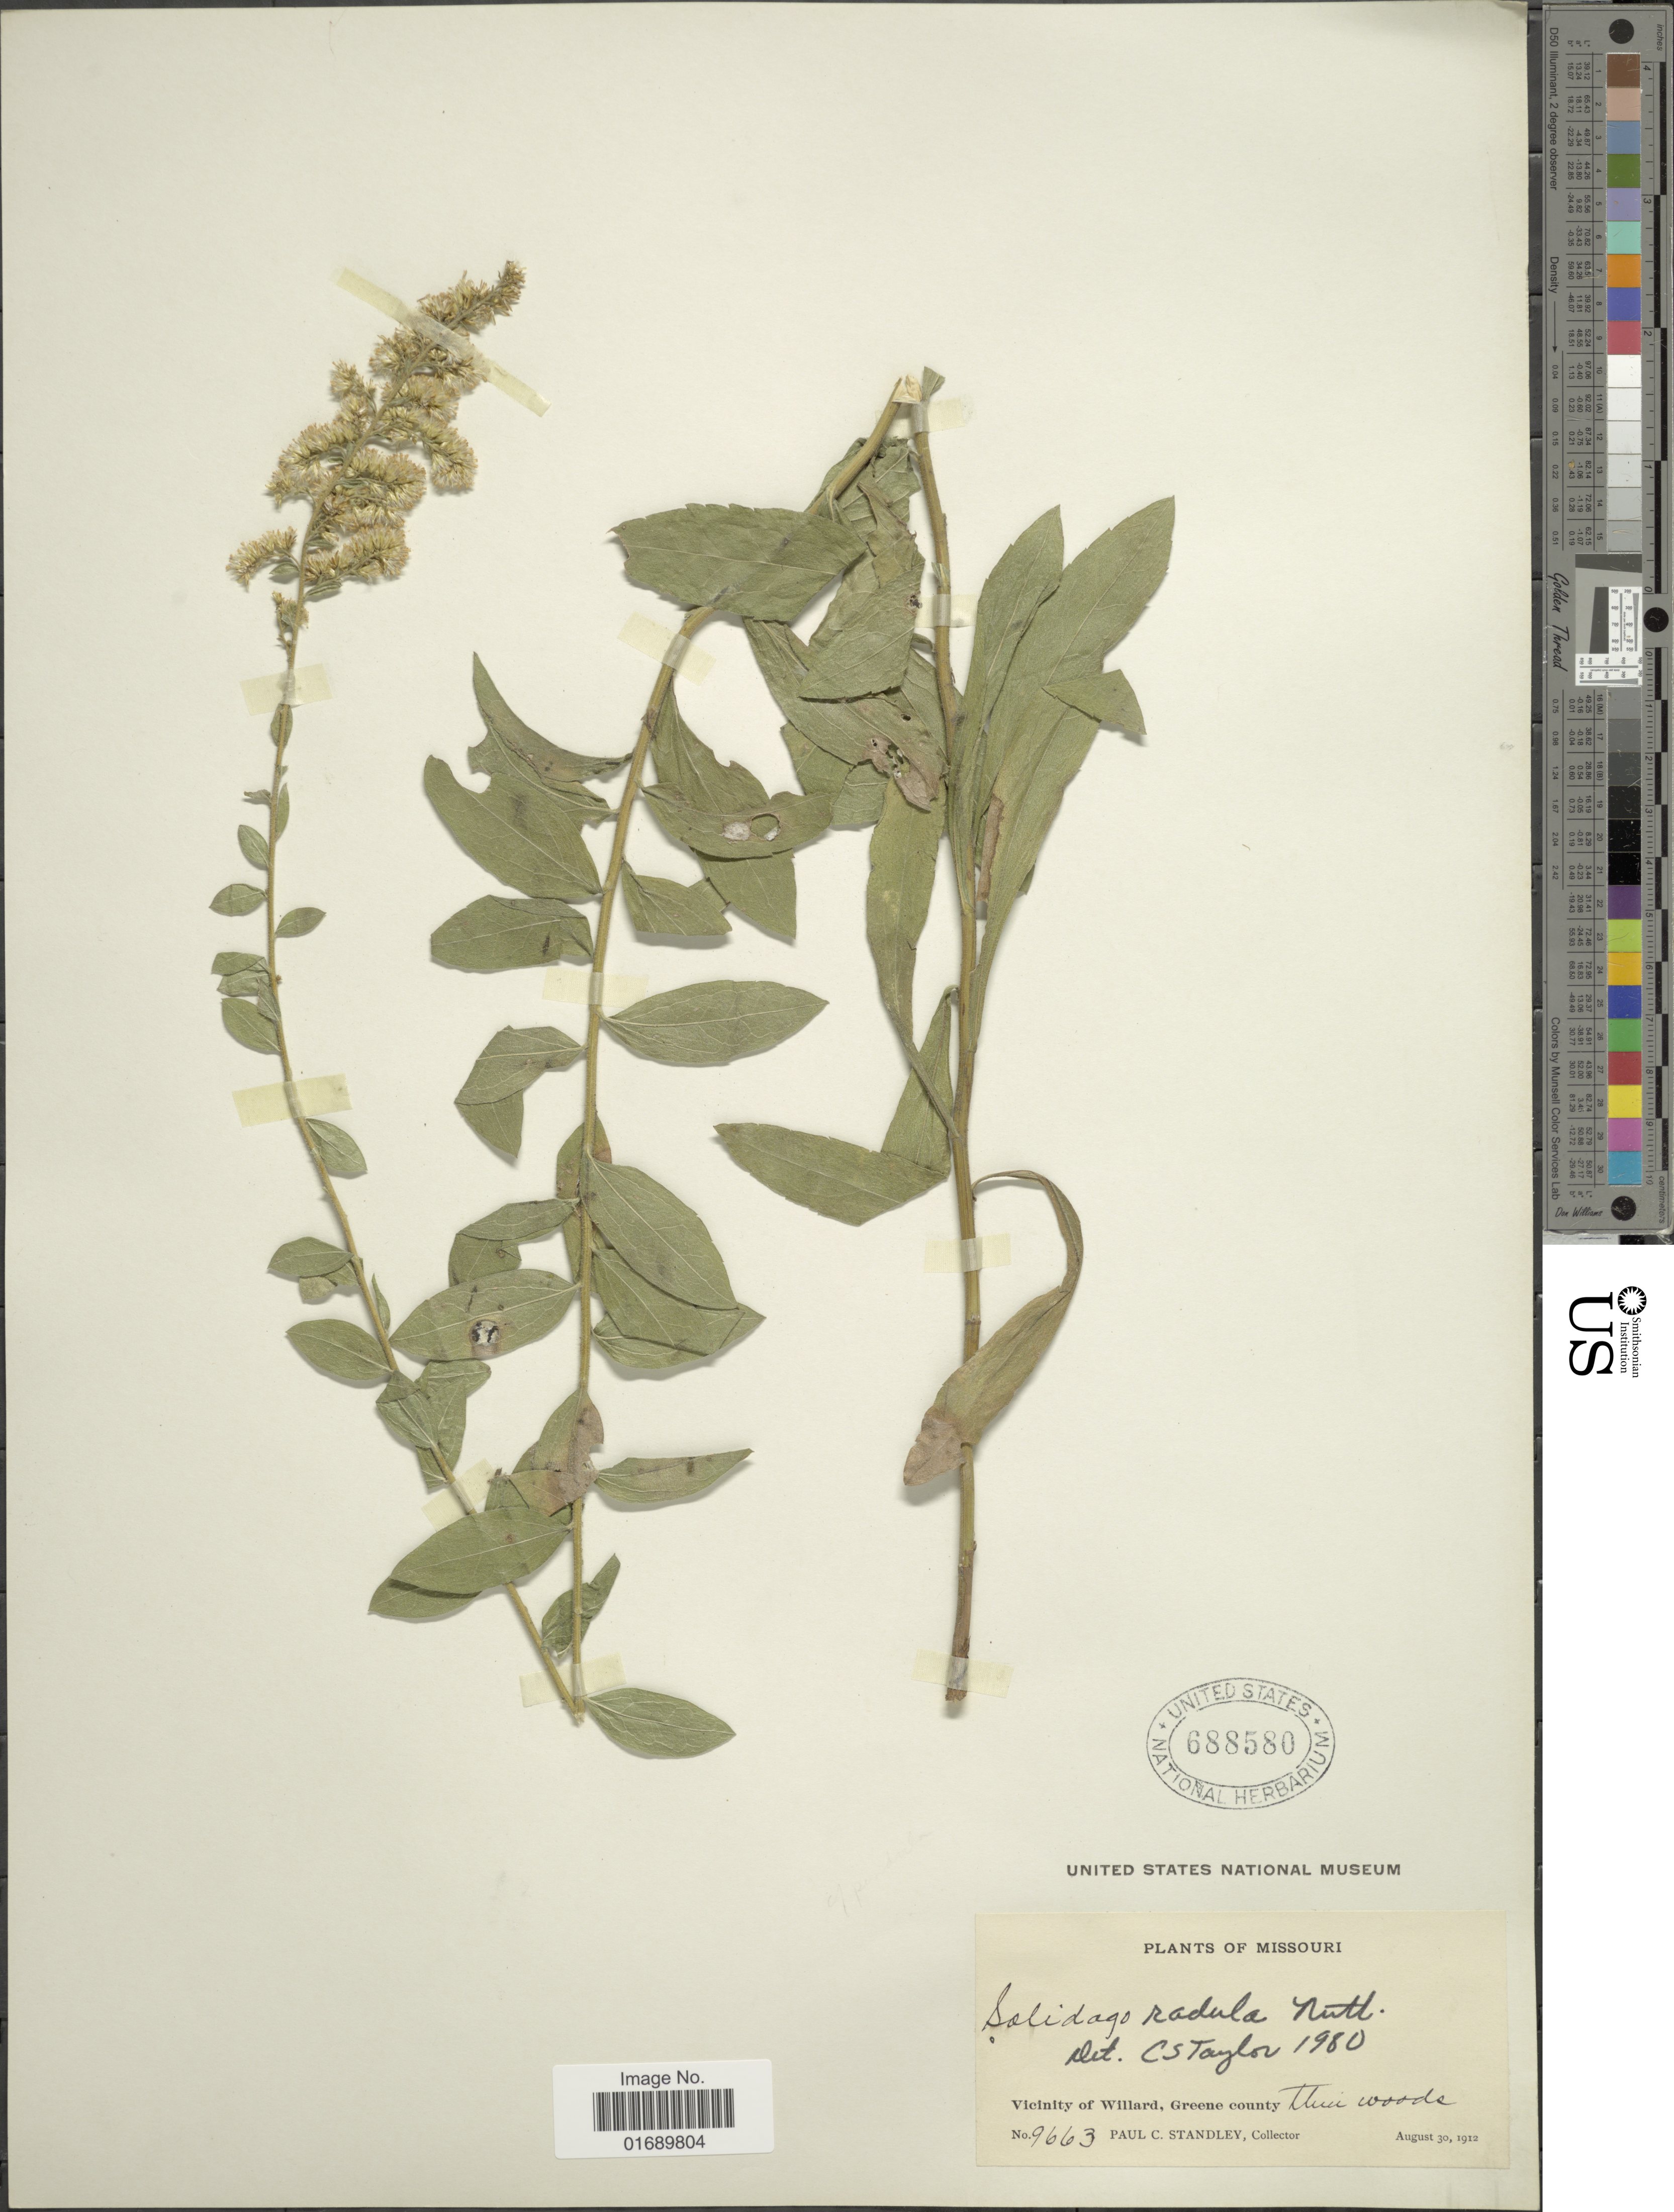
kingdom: Plantae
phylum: Tracheophyta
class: Magnoliopsida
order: Asterales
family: Asteraceae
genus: Solidago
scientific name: Solidago radula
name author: Nutt.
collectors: P. C. Standley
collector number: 9663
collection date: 1912-08-30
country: United States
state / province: Missouri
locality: Vicinity of Willard, Green county, thin woods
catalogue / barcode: US 688580